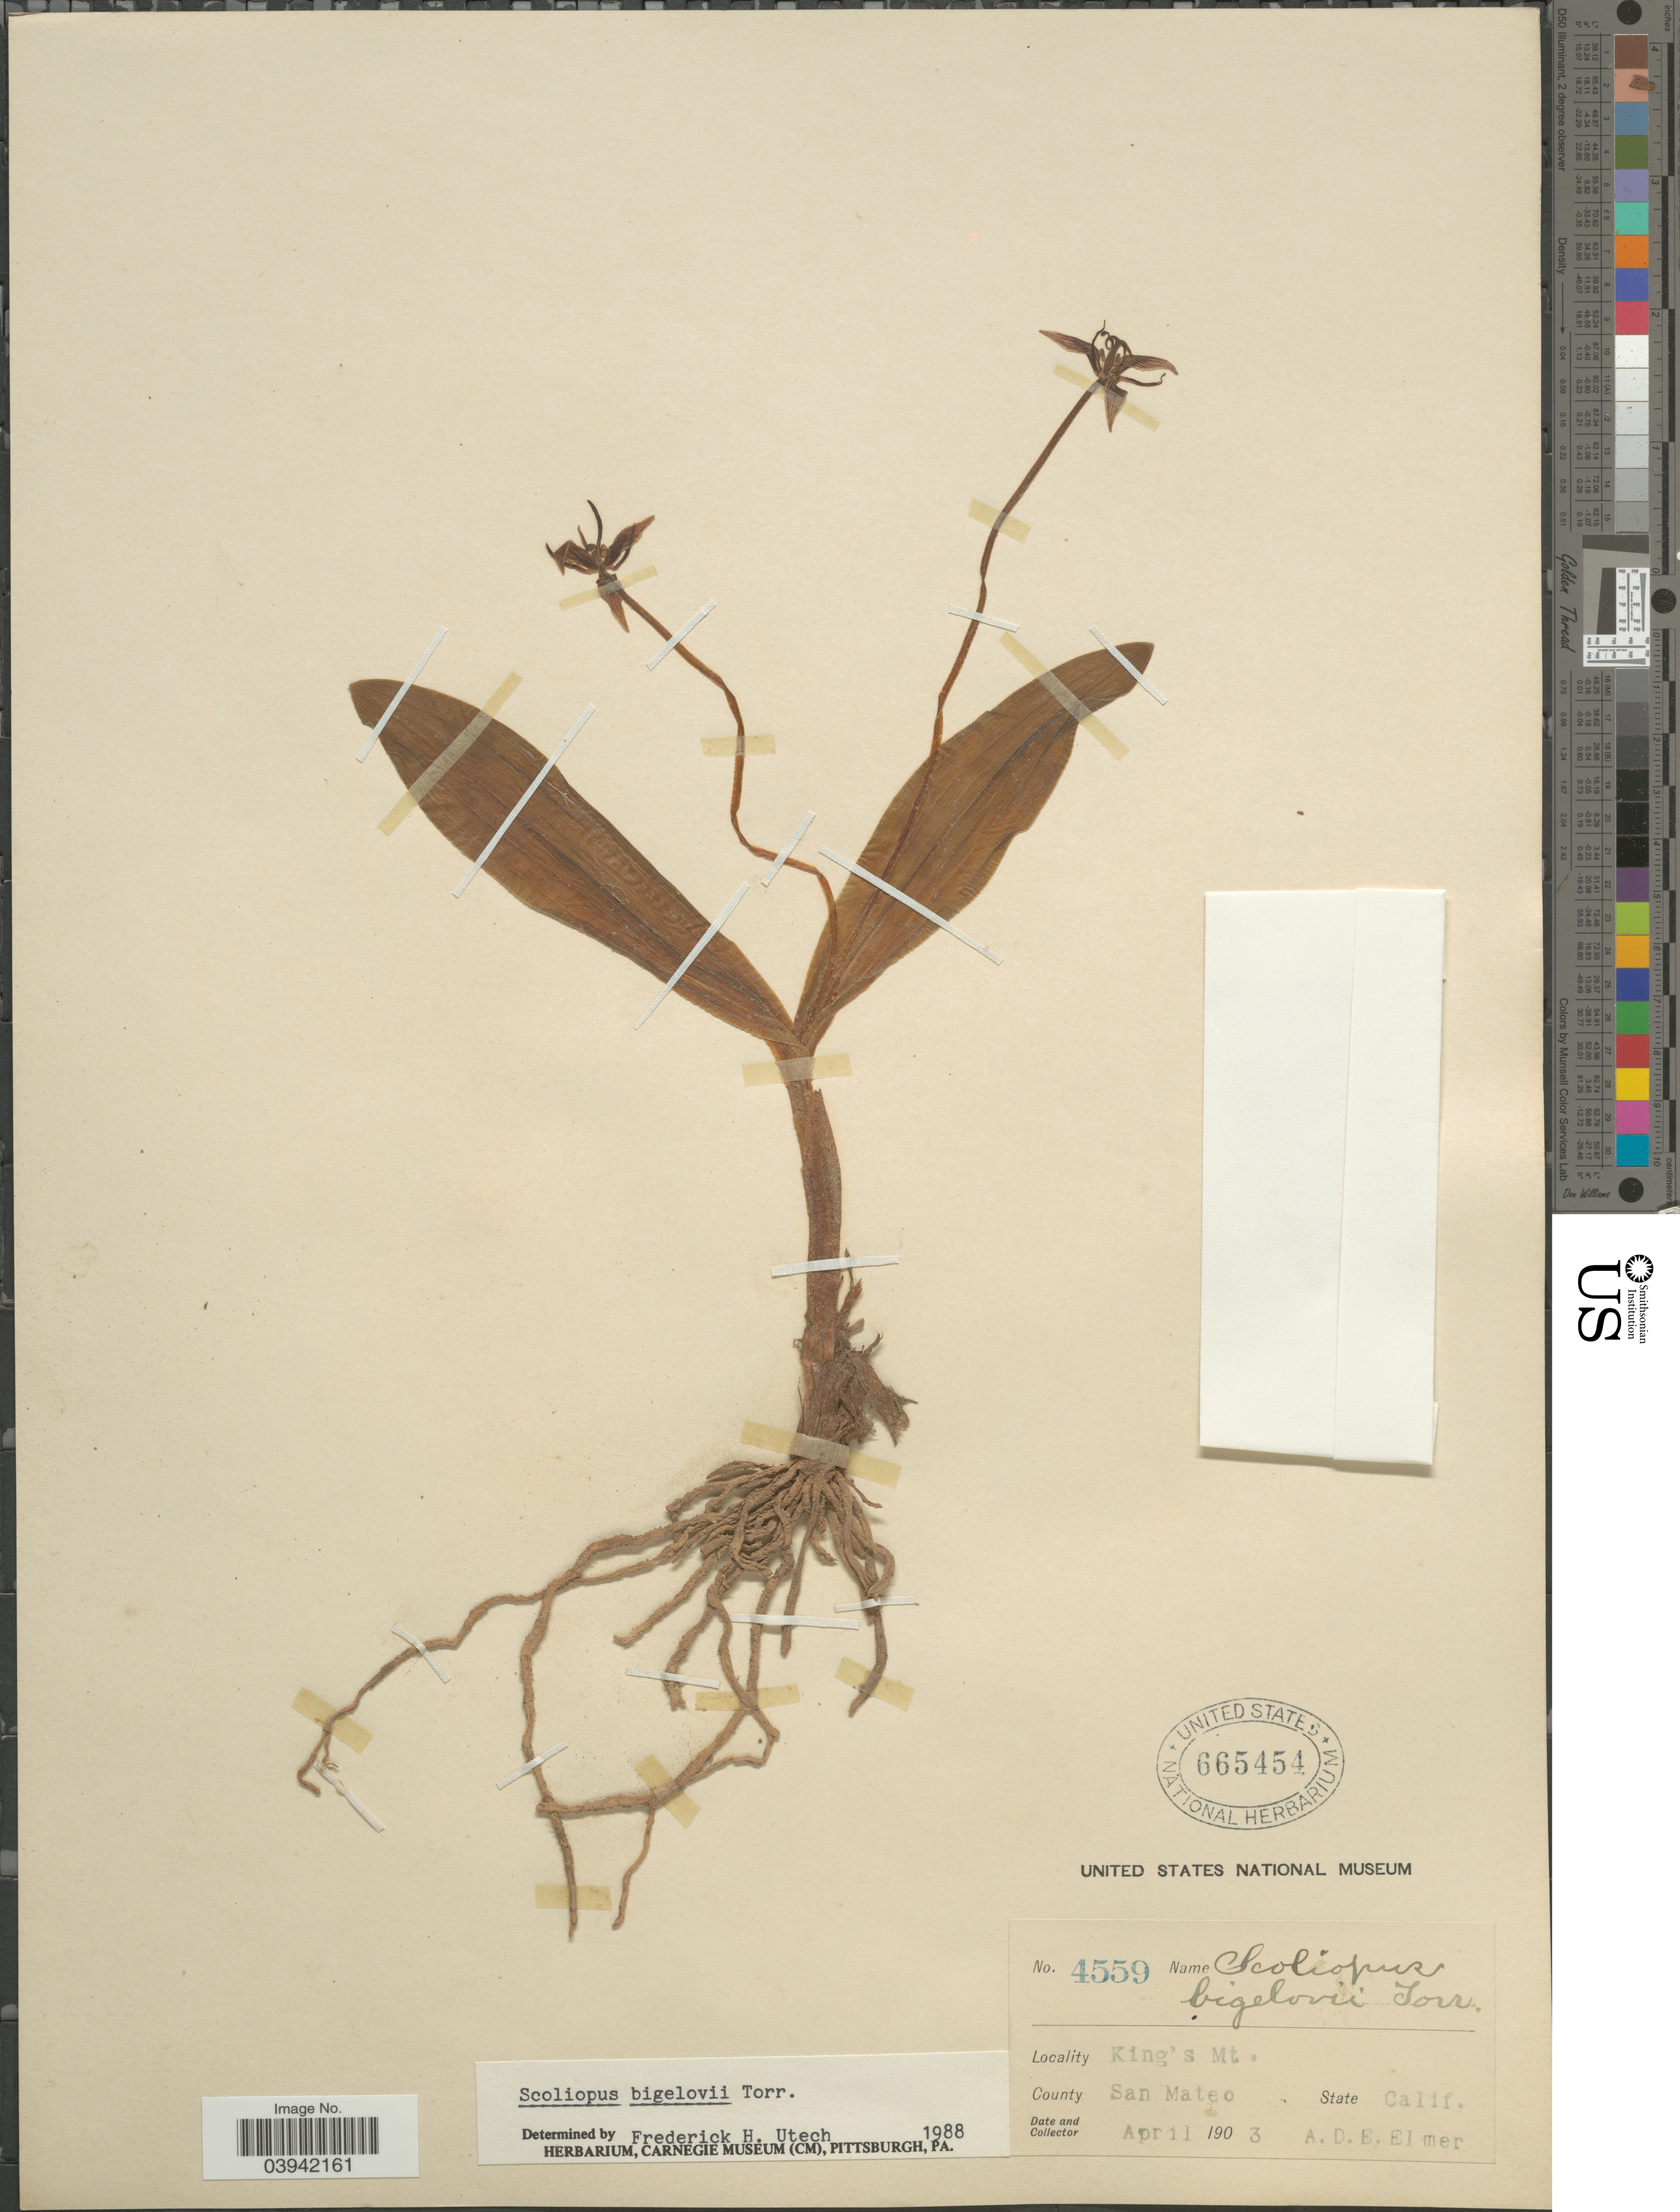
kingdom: Plantae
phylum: Tracheophyta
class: Liliopsida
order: Liliales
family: Liliaceae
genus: Scoliopus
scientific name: Scoliopus bigelovii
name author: Torr.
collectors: A. D. E. Elmer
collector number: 4559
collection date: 1903-04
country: United States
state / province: California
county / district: San Mateo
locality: King's Mt. County San Mateo.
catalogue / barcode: US 665454